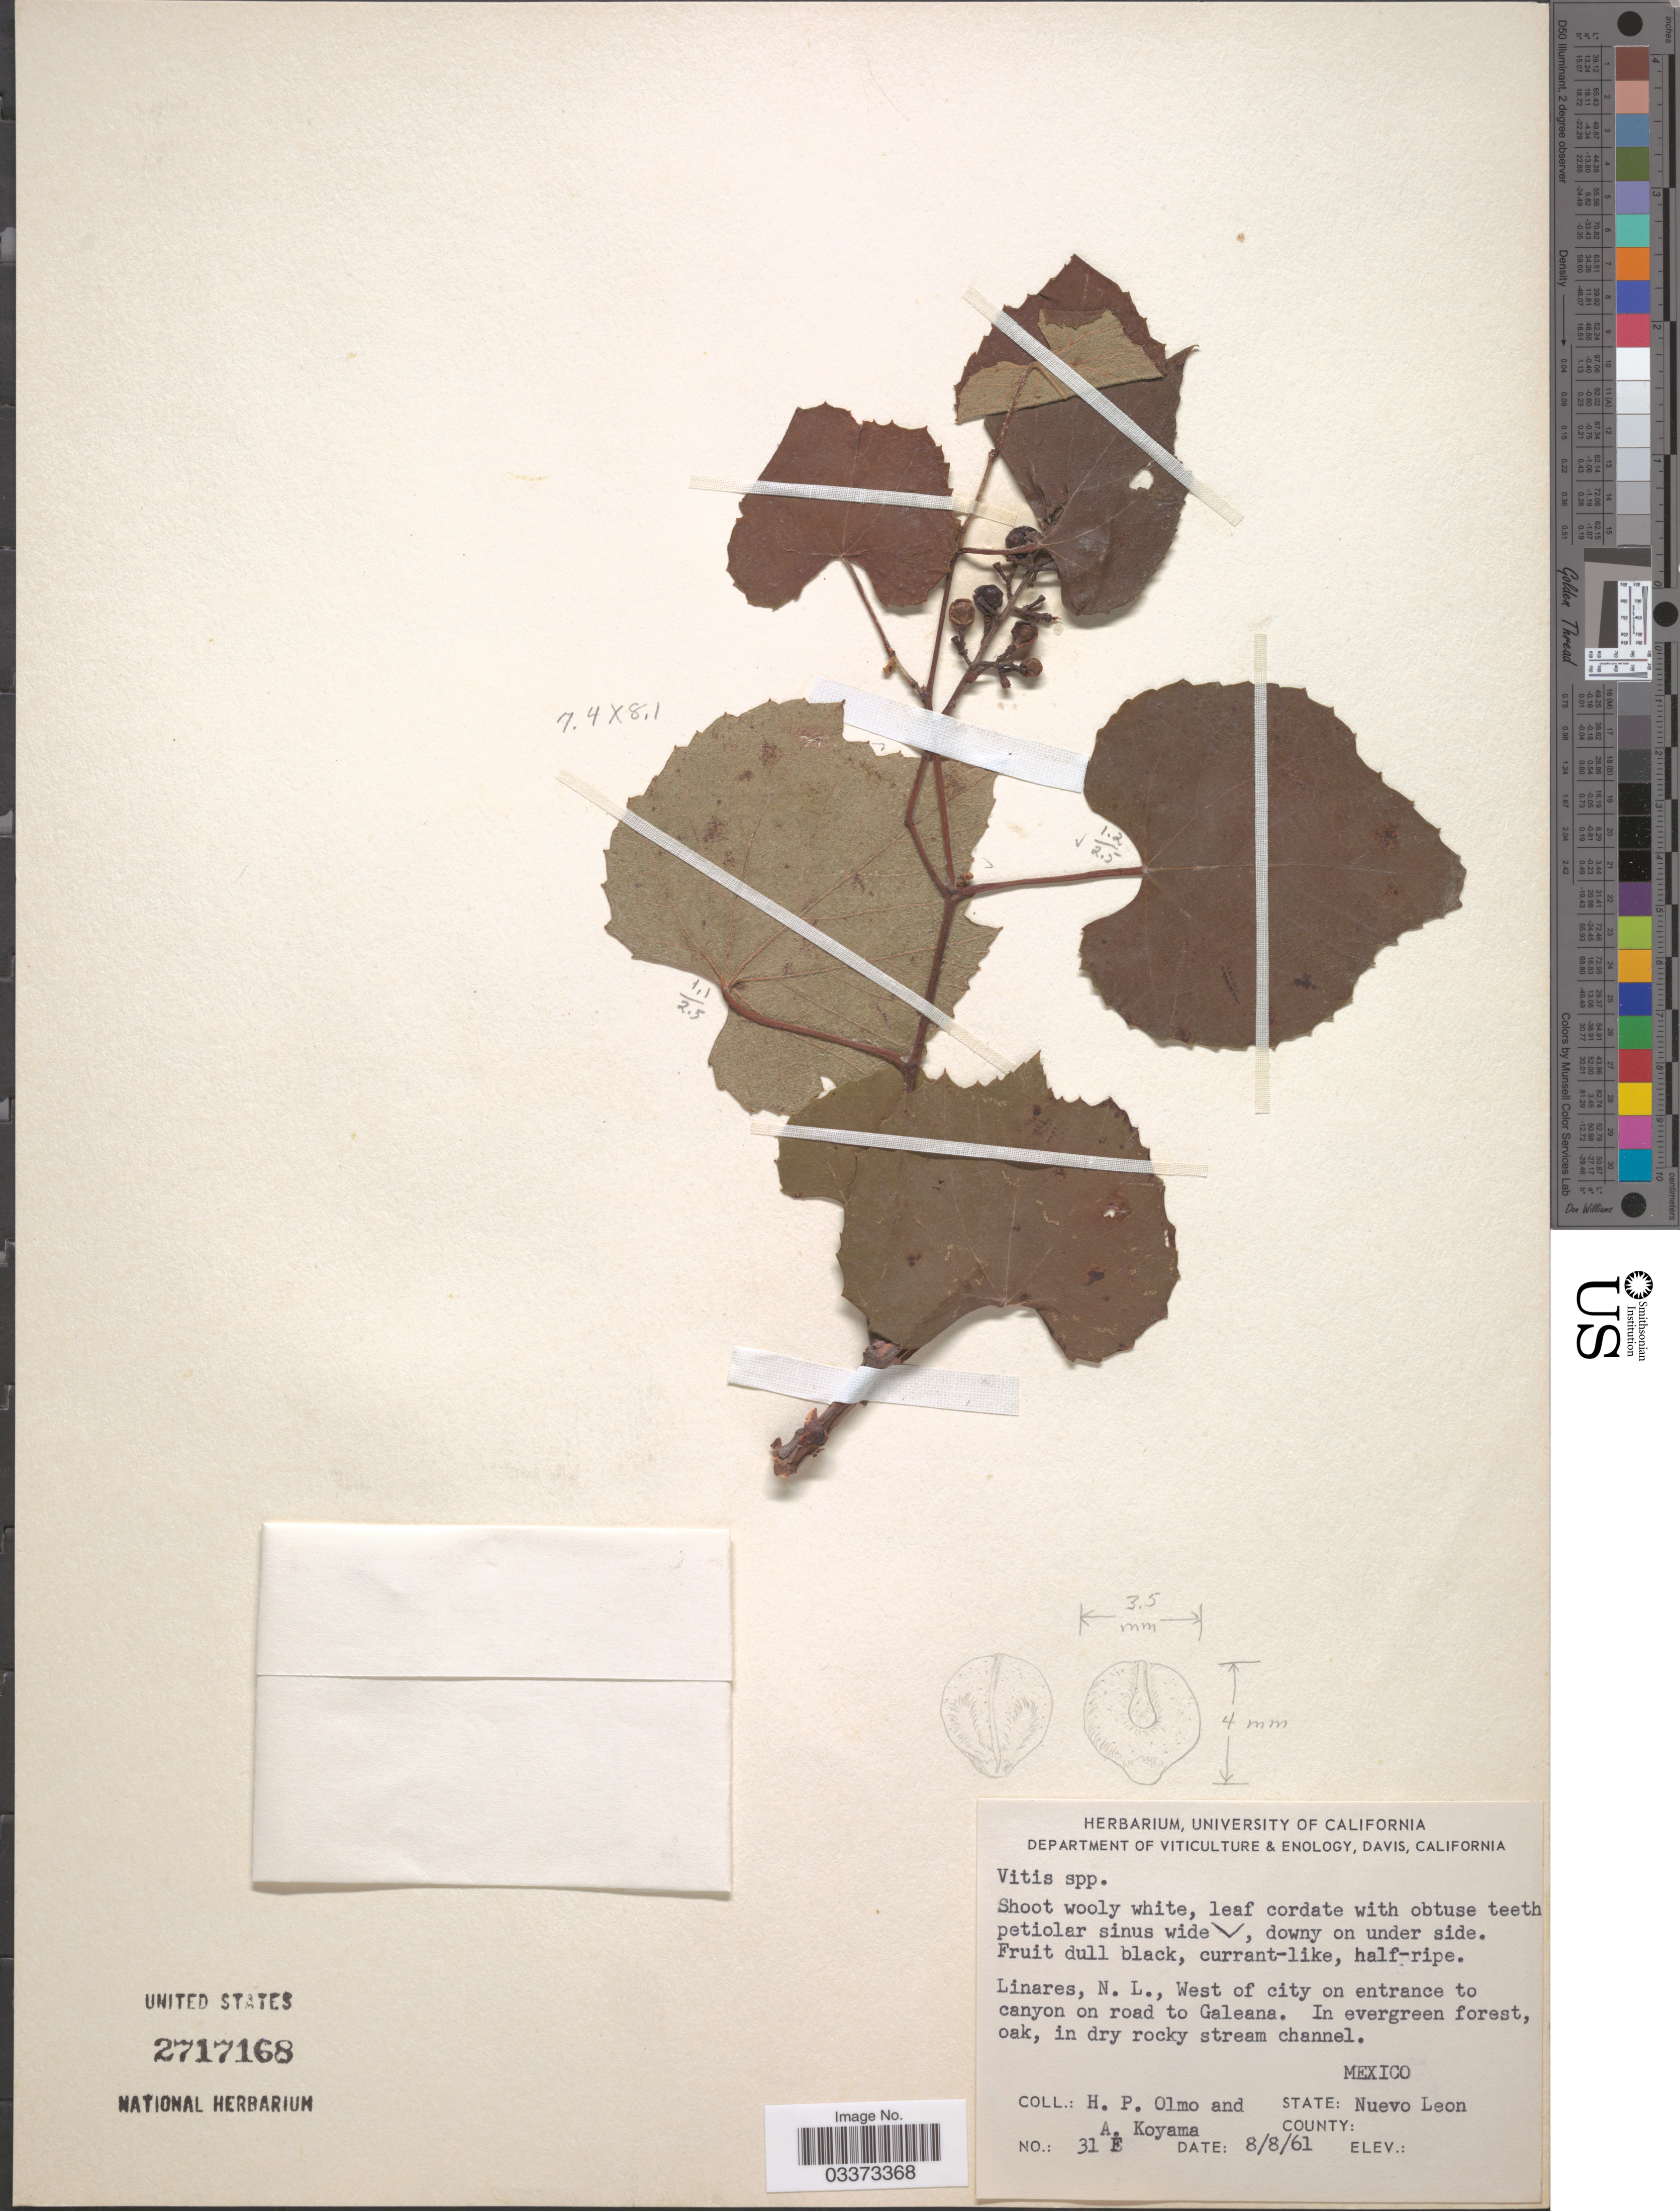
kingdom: Plantae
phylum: Tracheophyta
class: Magnoliopsida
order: Vitales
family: Vitaceae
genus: Vitis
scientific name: Vitis cinerea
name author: (Engelm.) Millardet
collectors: H. Olmo & A. Koyama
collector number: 31 A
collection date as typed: Transcribed d/m/y: 8/8/61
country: Mexico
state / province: Nuevo León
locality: Linares, N. L., West of city on entrance to canyon on road to Galeana.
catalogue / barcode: US 2717168